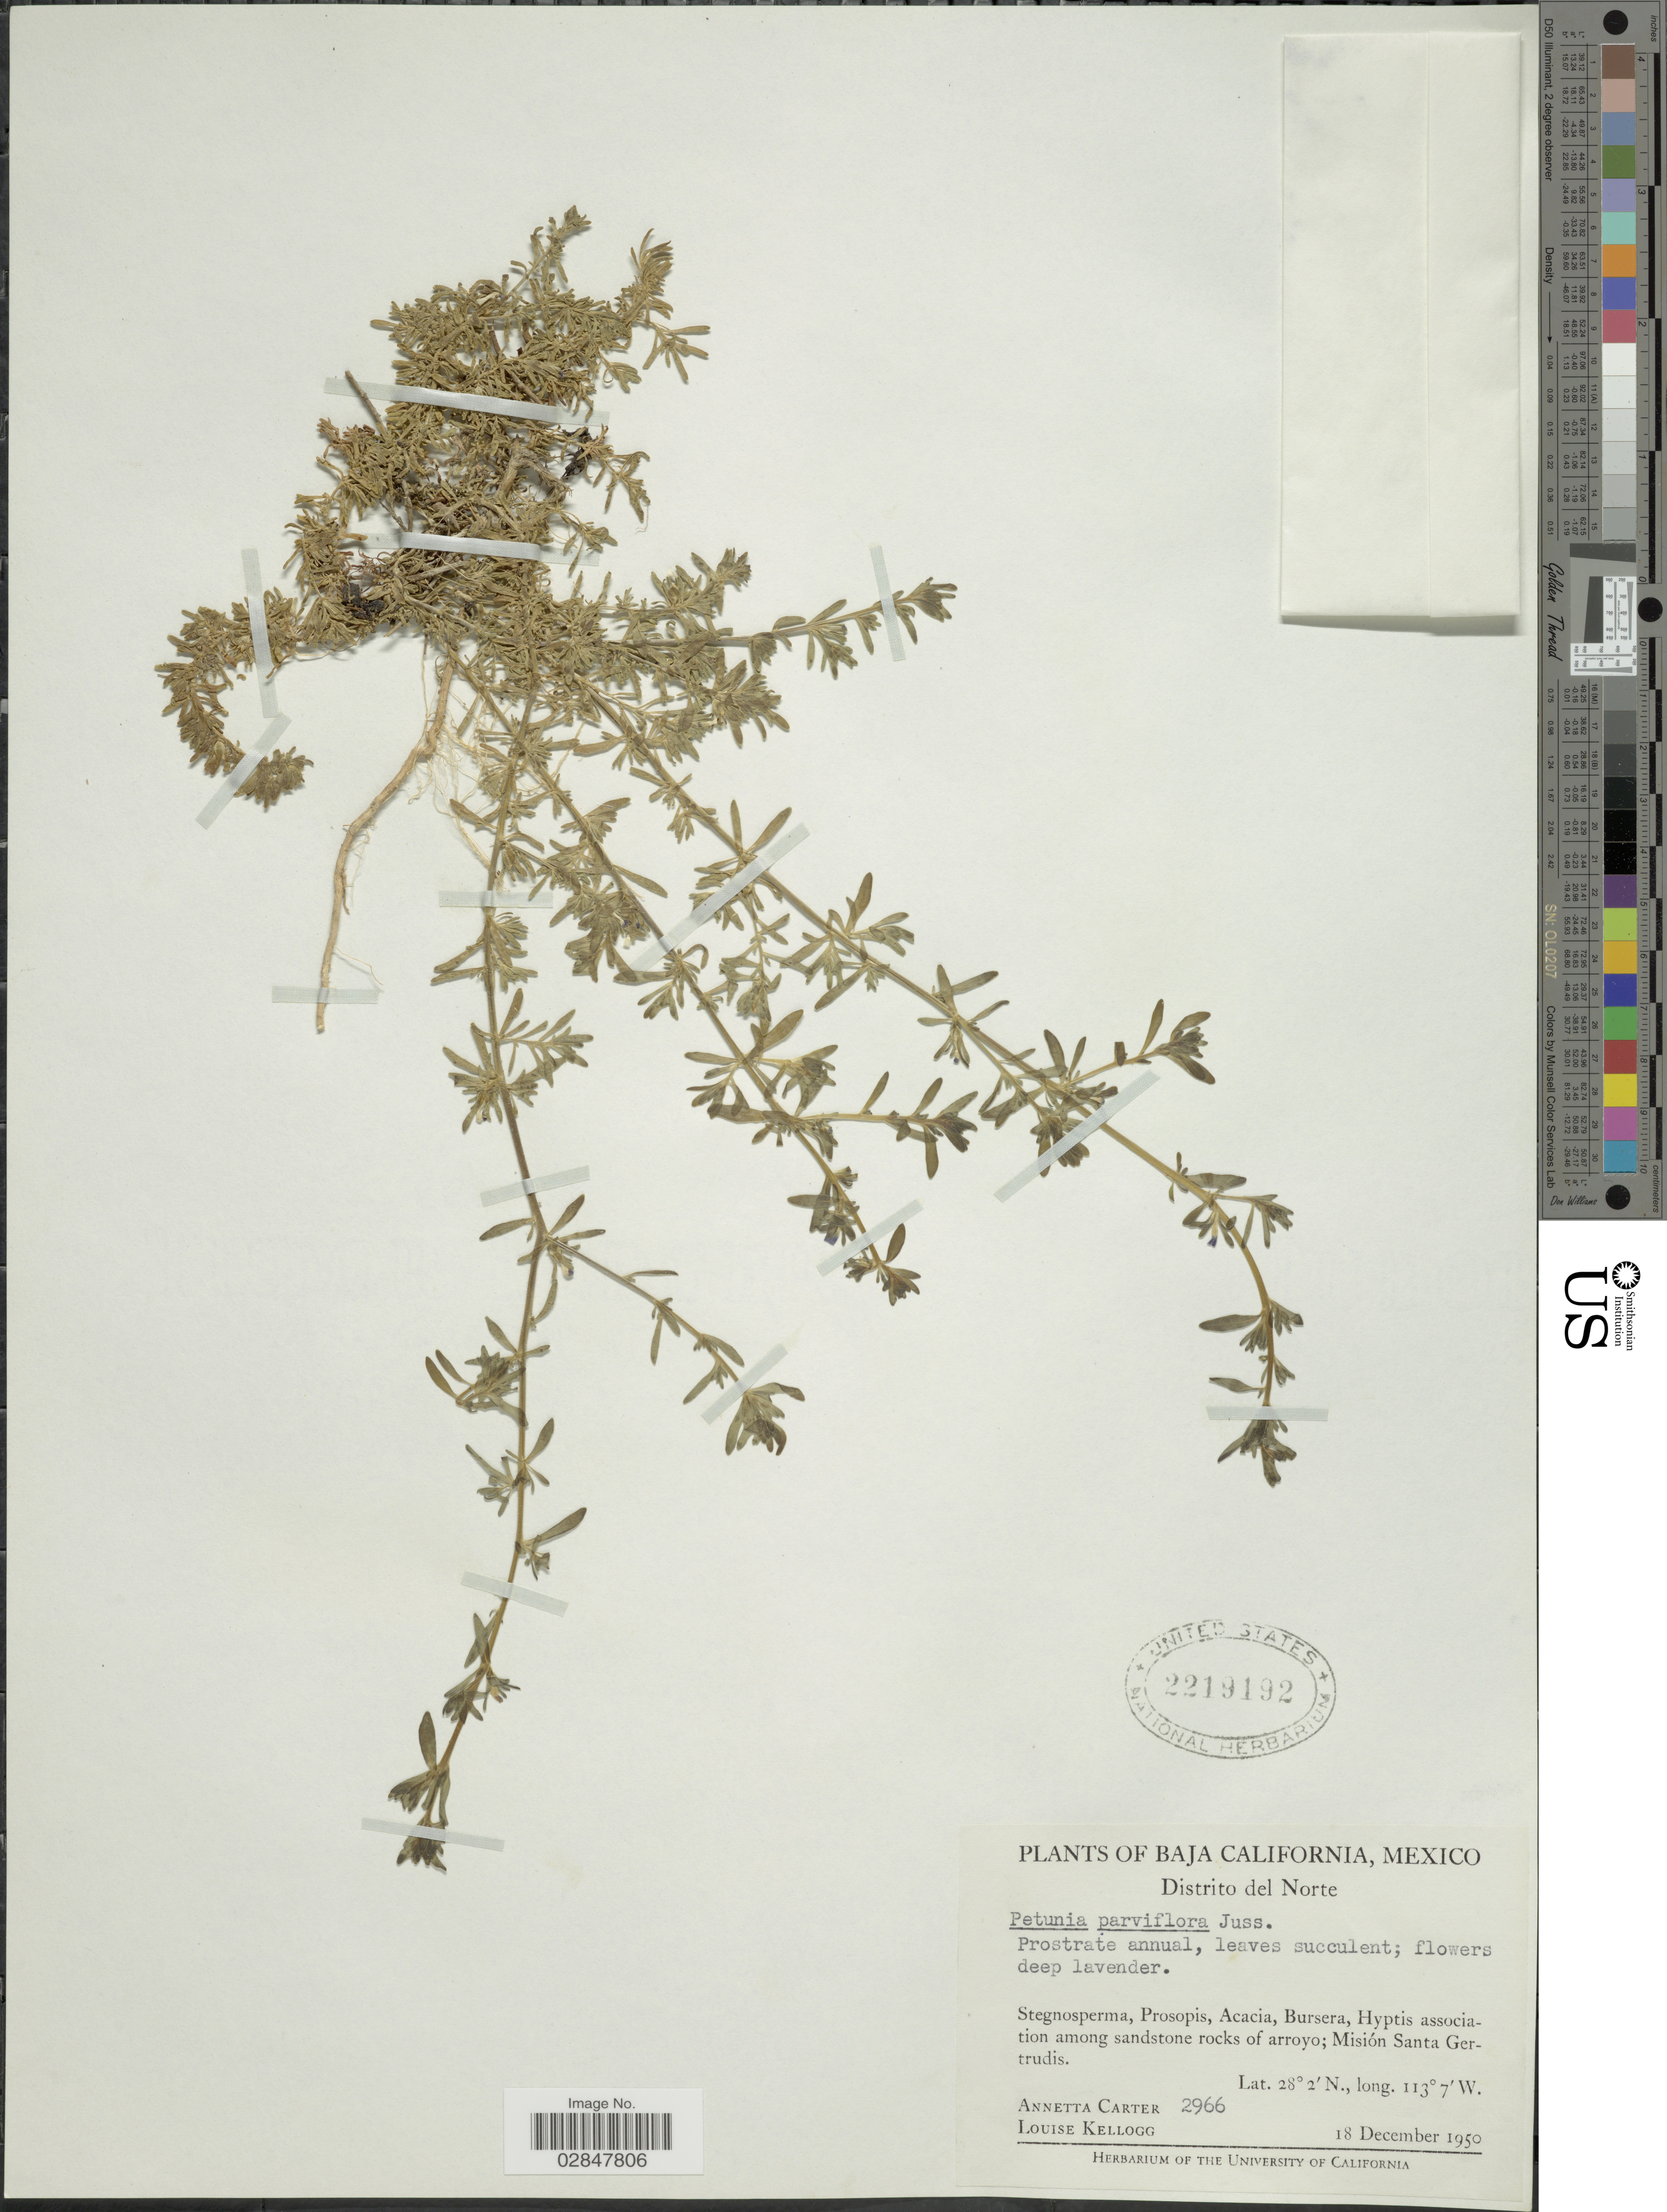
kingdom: Plantae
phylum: Tracheophyta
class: Magnoliopsida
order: Solanales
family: Solanaceae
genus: Petunia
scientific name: Petunia parviflora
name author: Juss.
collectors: A. M. Carter & L. Kellog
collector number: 2966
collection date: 1950-12-18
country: Mexico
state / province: Baja California Norte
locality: Distrito del Norte, Misión Santa Gertrudis.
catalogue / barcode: US 2219192